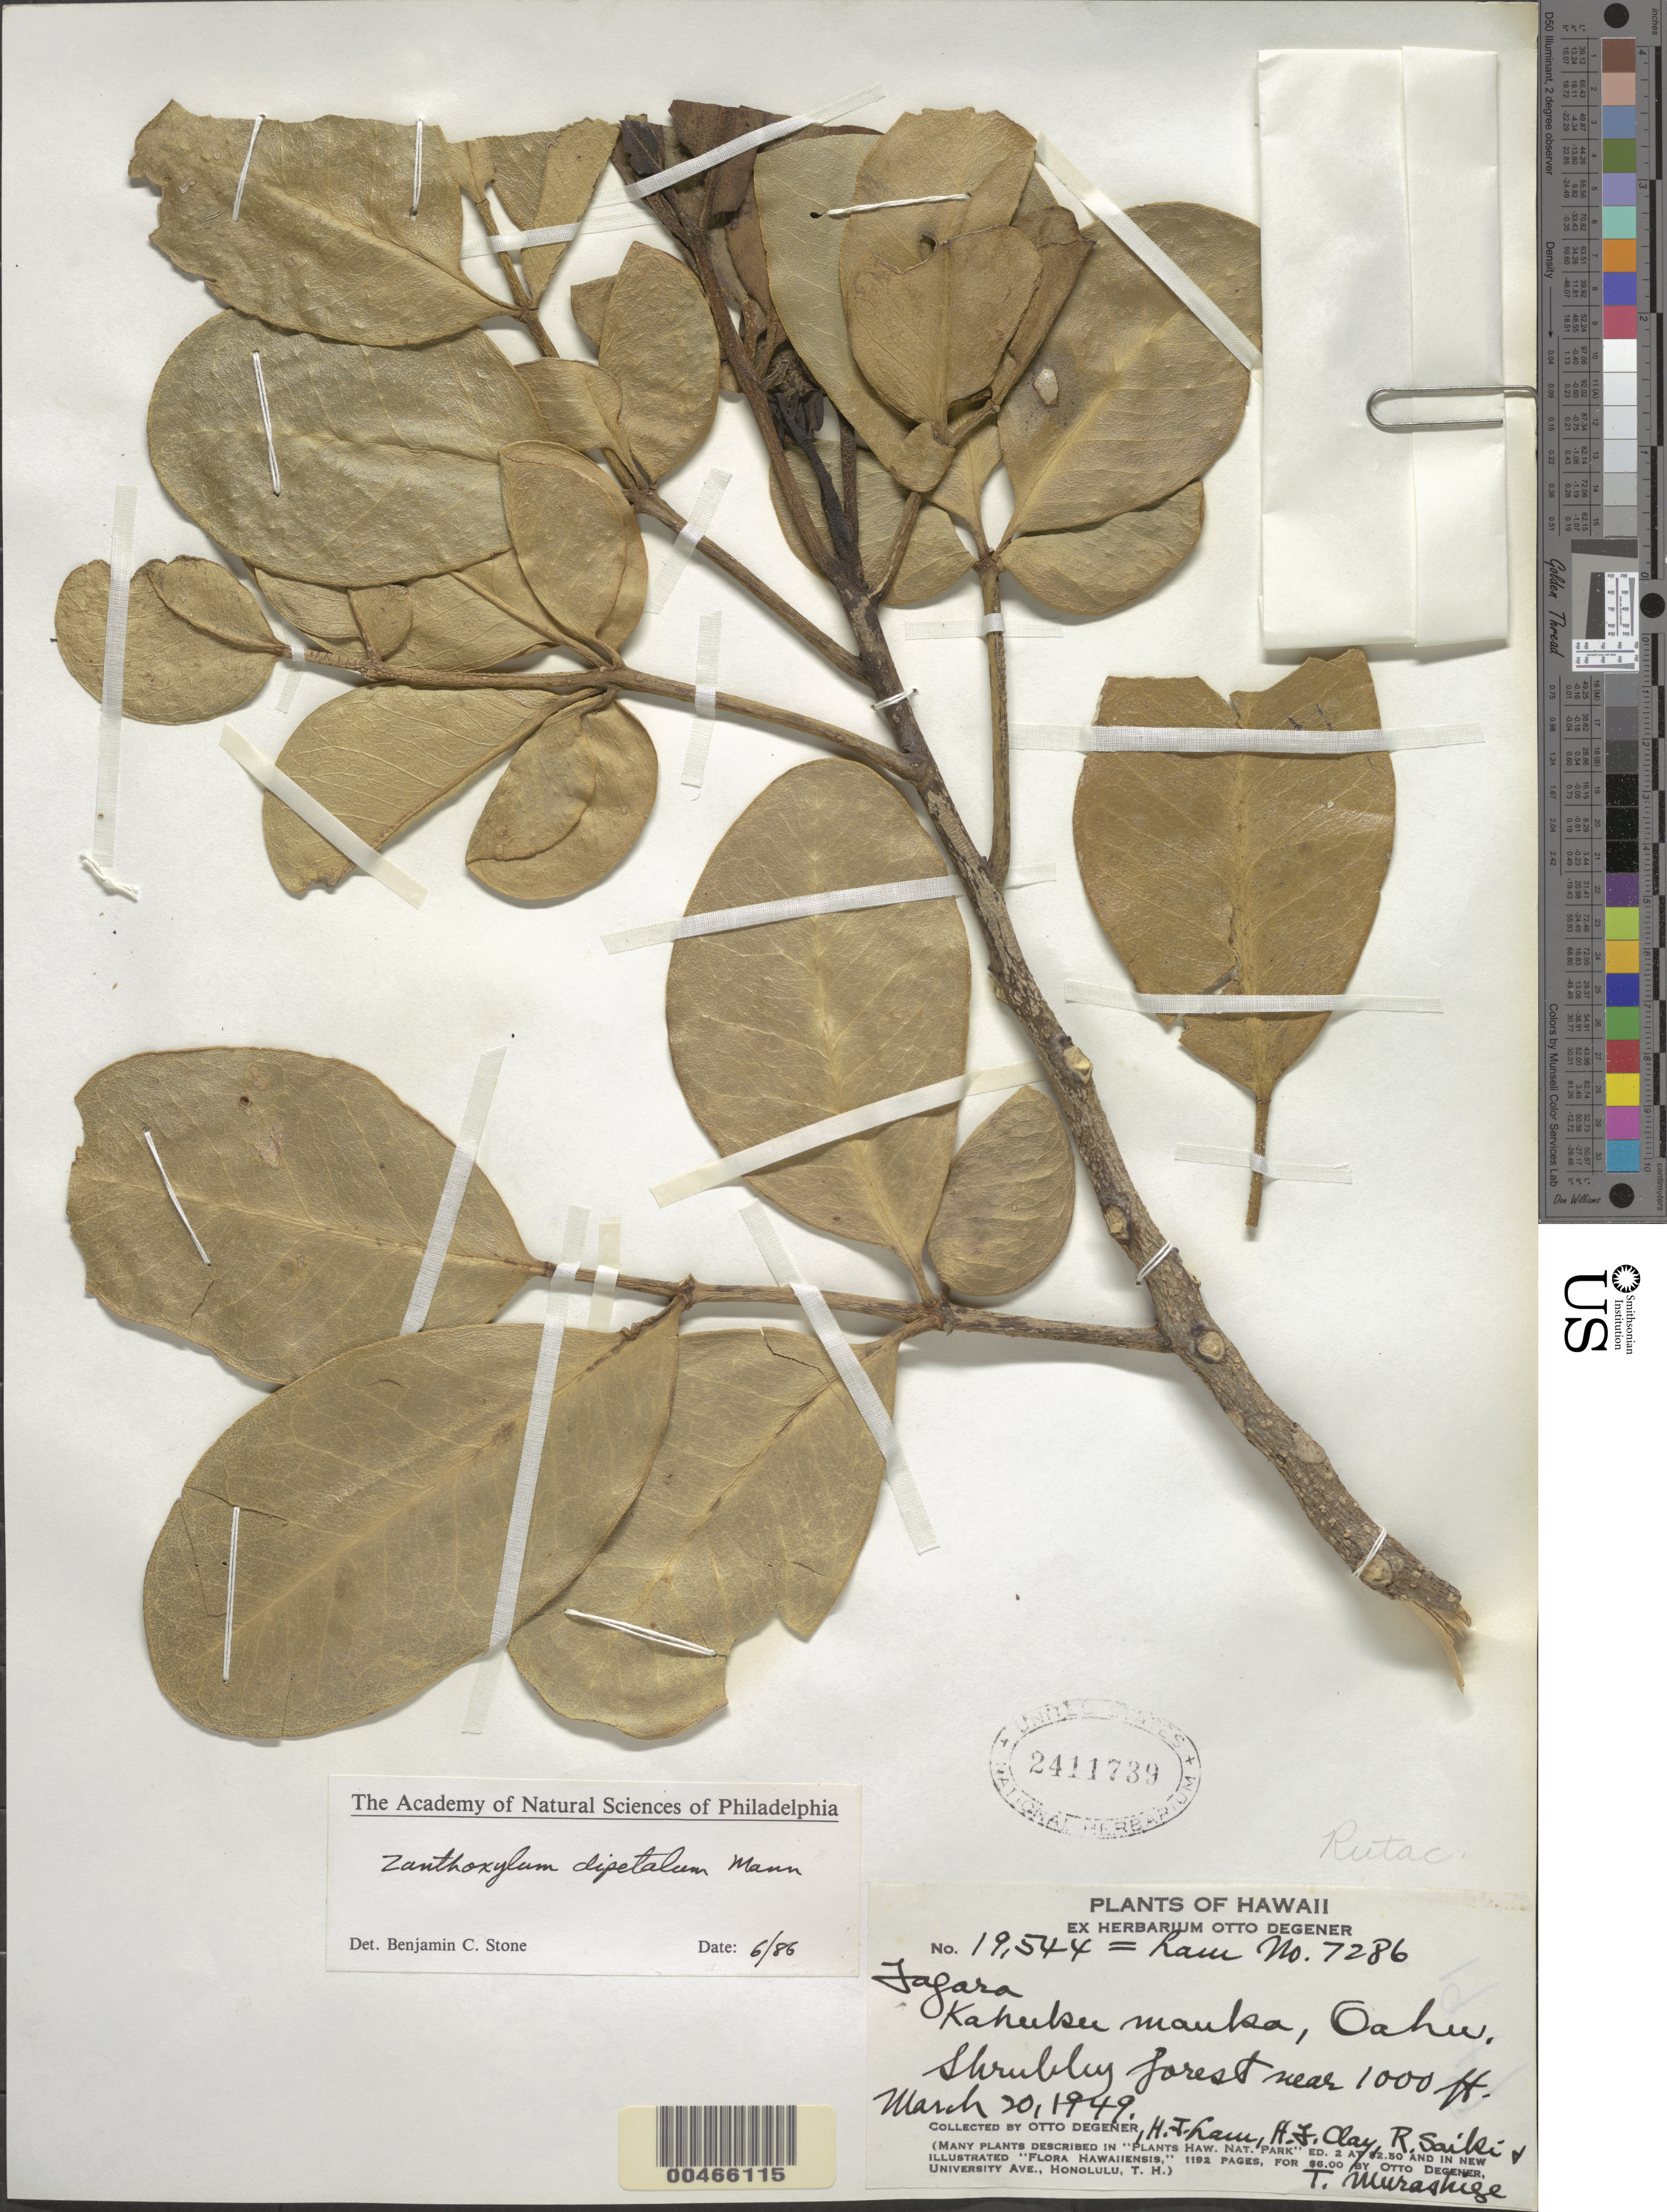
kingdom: Plantae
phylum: Tracheophyta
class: Magnoliopsida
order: Sapindales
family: Rutaceae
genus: Zanthoxylum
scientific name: Zanthoxylum dipetalum var. dipetalum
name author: H. Mann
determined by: Stone, Benjamin C.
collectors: O. Degener, H. J. Lam, H. Clay, R. Saiki & T. Murashige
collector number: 19544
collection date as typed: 20 Mar 1949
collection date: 1949-03-20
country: United States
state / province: Hawaii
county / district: Honolulu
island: Oahu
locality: Kahuku mauka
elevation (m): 305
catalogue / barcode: US 2411739